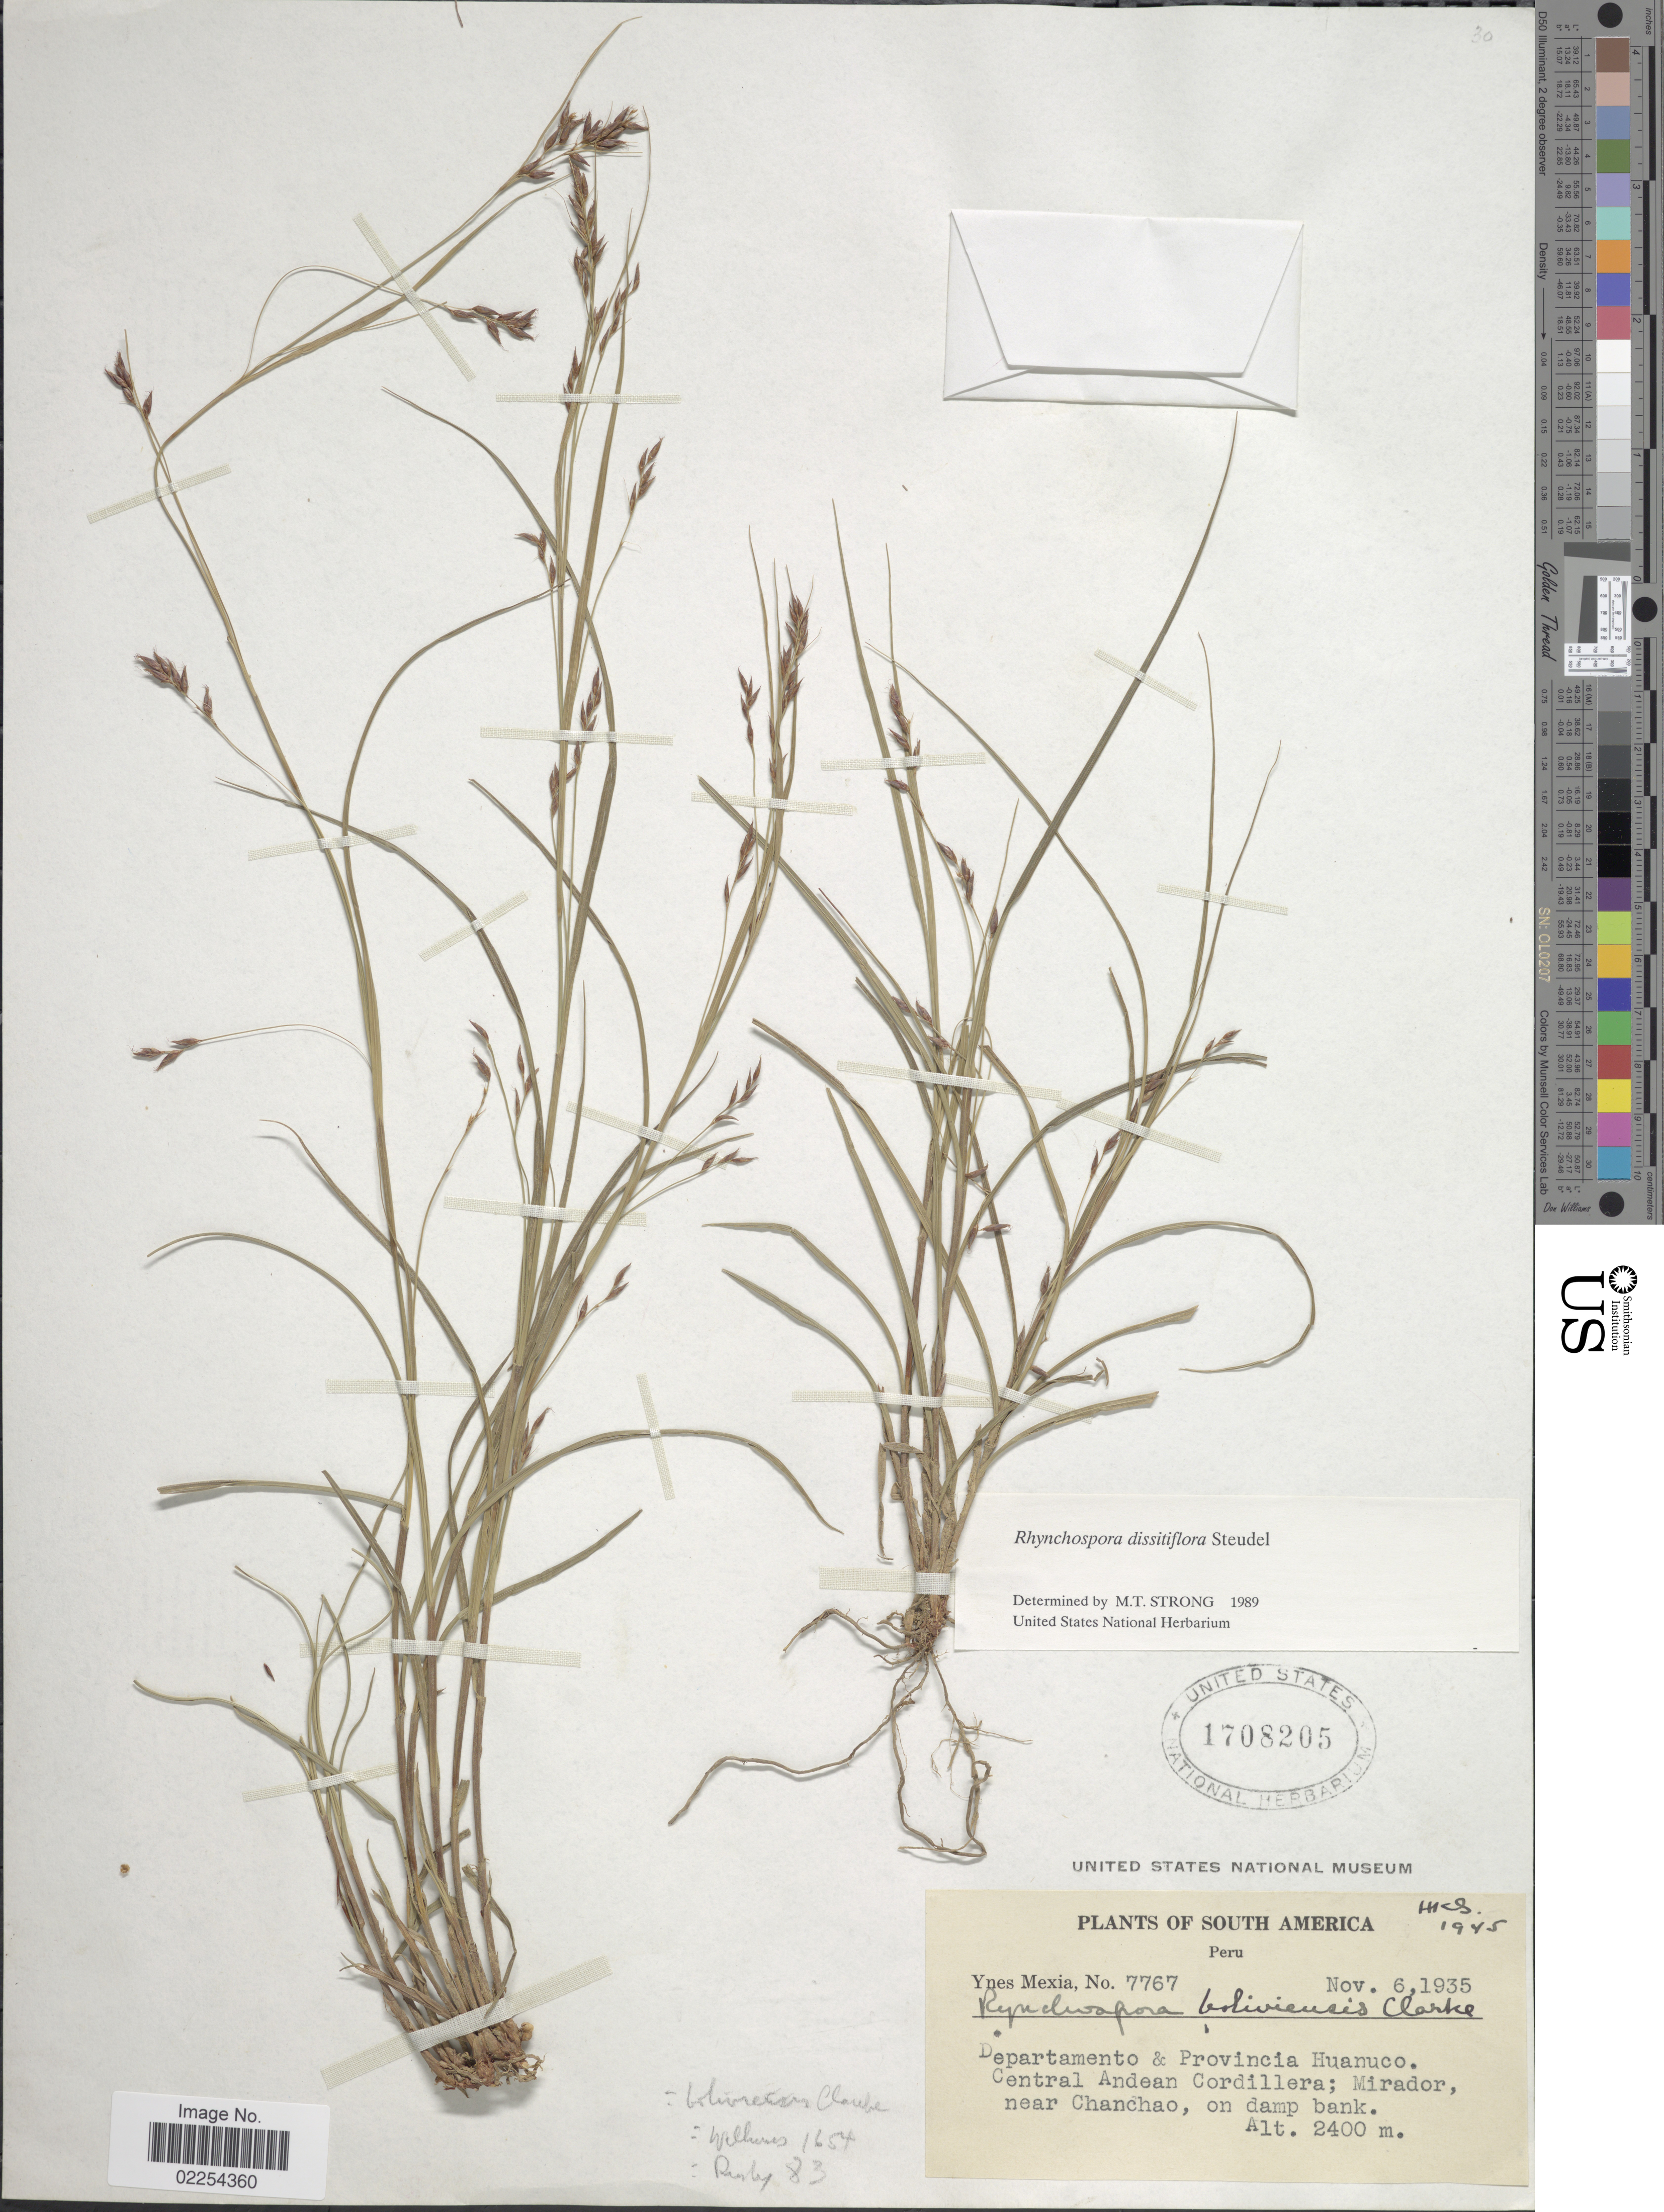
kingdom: Plantae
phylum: Tracheophyta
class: Liliopsida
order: Poales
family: Cyperaceae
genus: Rhynchospora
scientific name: Rhynchospora dissitiflora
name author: Steud. ex Boeckeler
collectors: Y. Mexia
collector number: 7767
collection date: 1935-11-06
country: Peru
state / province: Huánuco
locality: Departamento & Provincia Huanuco. Central Andean Cordillera; Mirador, near Chanchao, on damp bank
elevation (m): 2400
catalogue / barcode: US 1708205